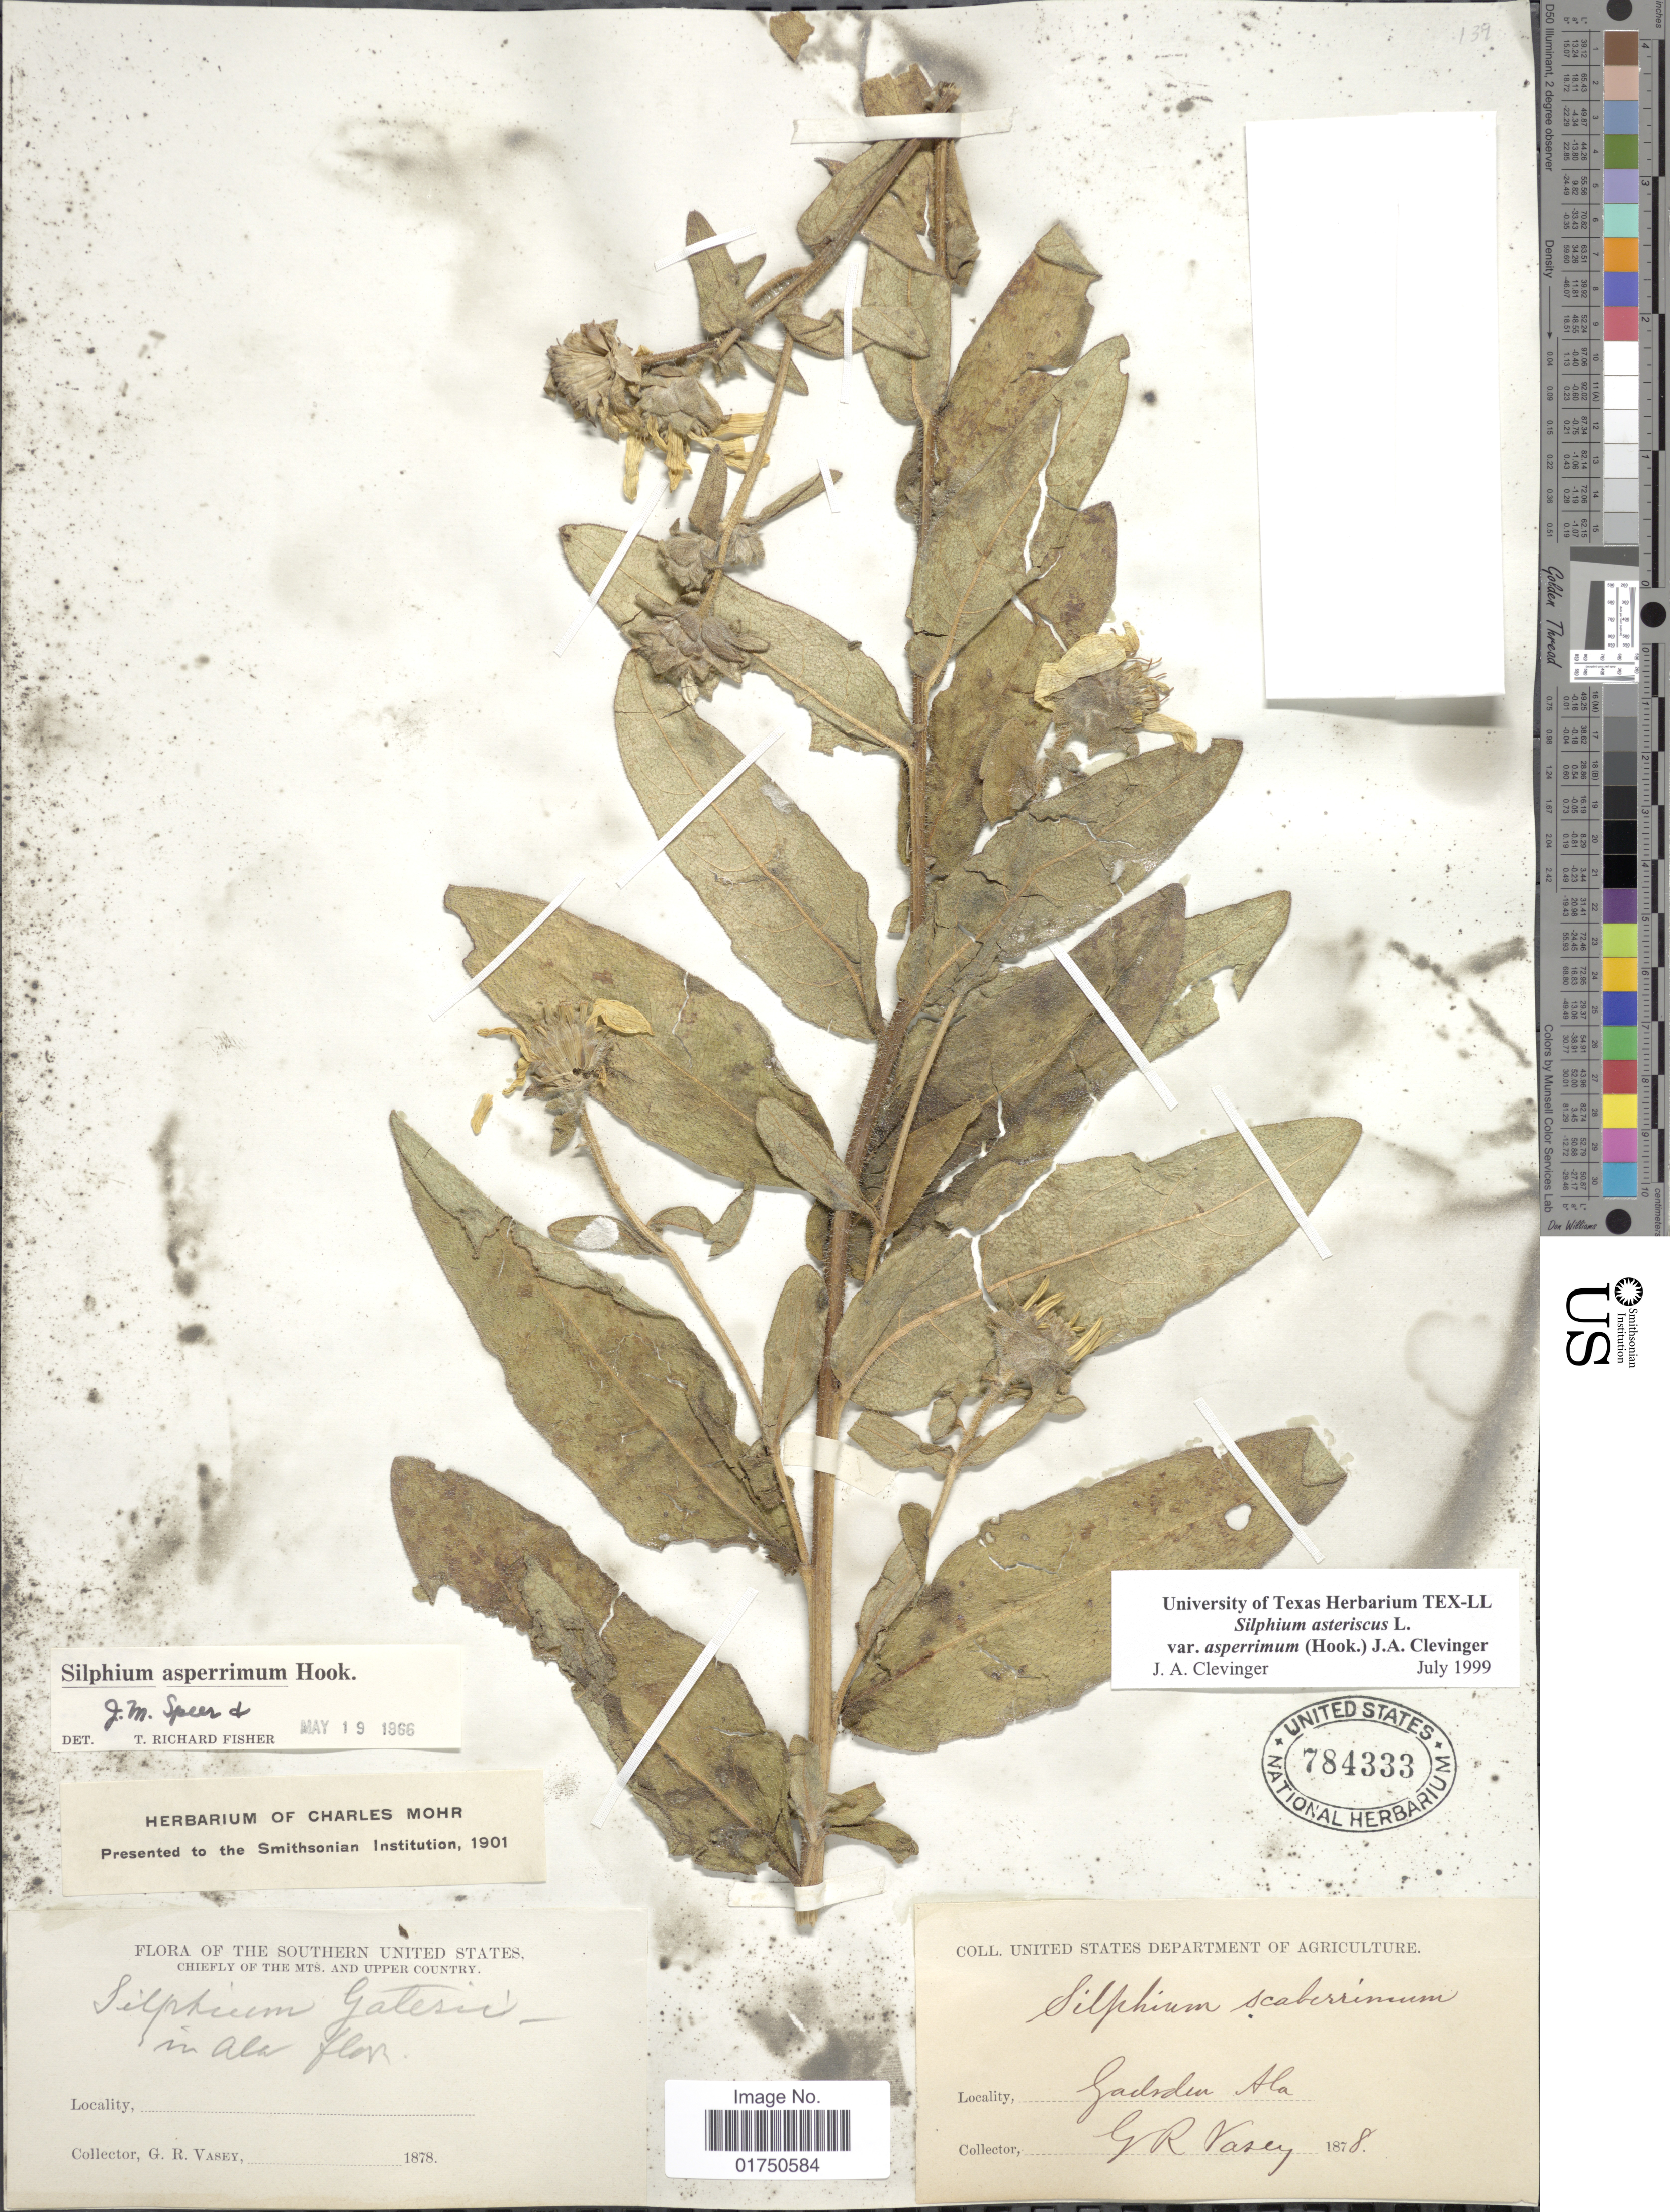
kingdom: Plantae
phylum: Tracheophyta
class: Magnoliopsida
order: Asterales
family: Asteraceae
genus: Silphium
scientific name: Silphium asteriscus var. asperrimum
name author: (Hook.) Clevinger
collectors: G. R. Vasey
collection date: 1878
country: United States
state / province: Alabama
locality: Southern United States. Chiefly of the Mts. and Upper Country. Gadsden. Ala.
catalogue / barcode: US 784333